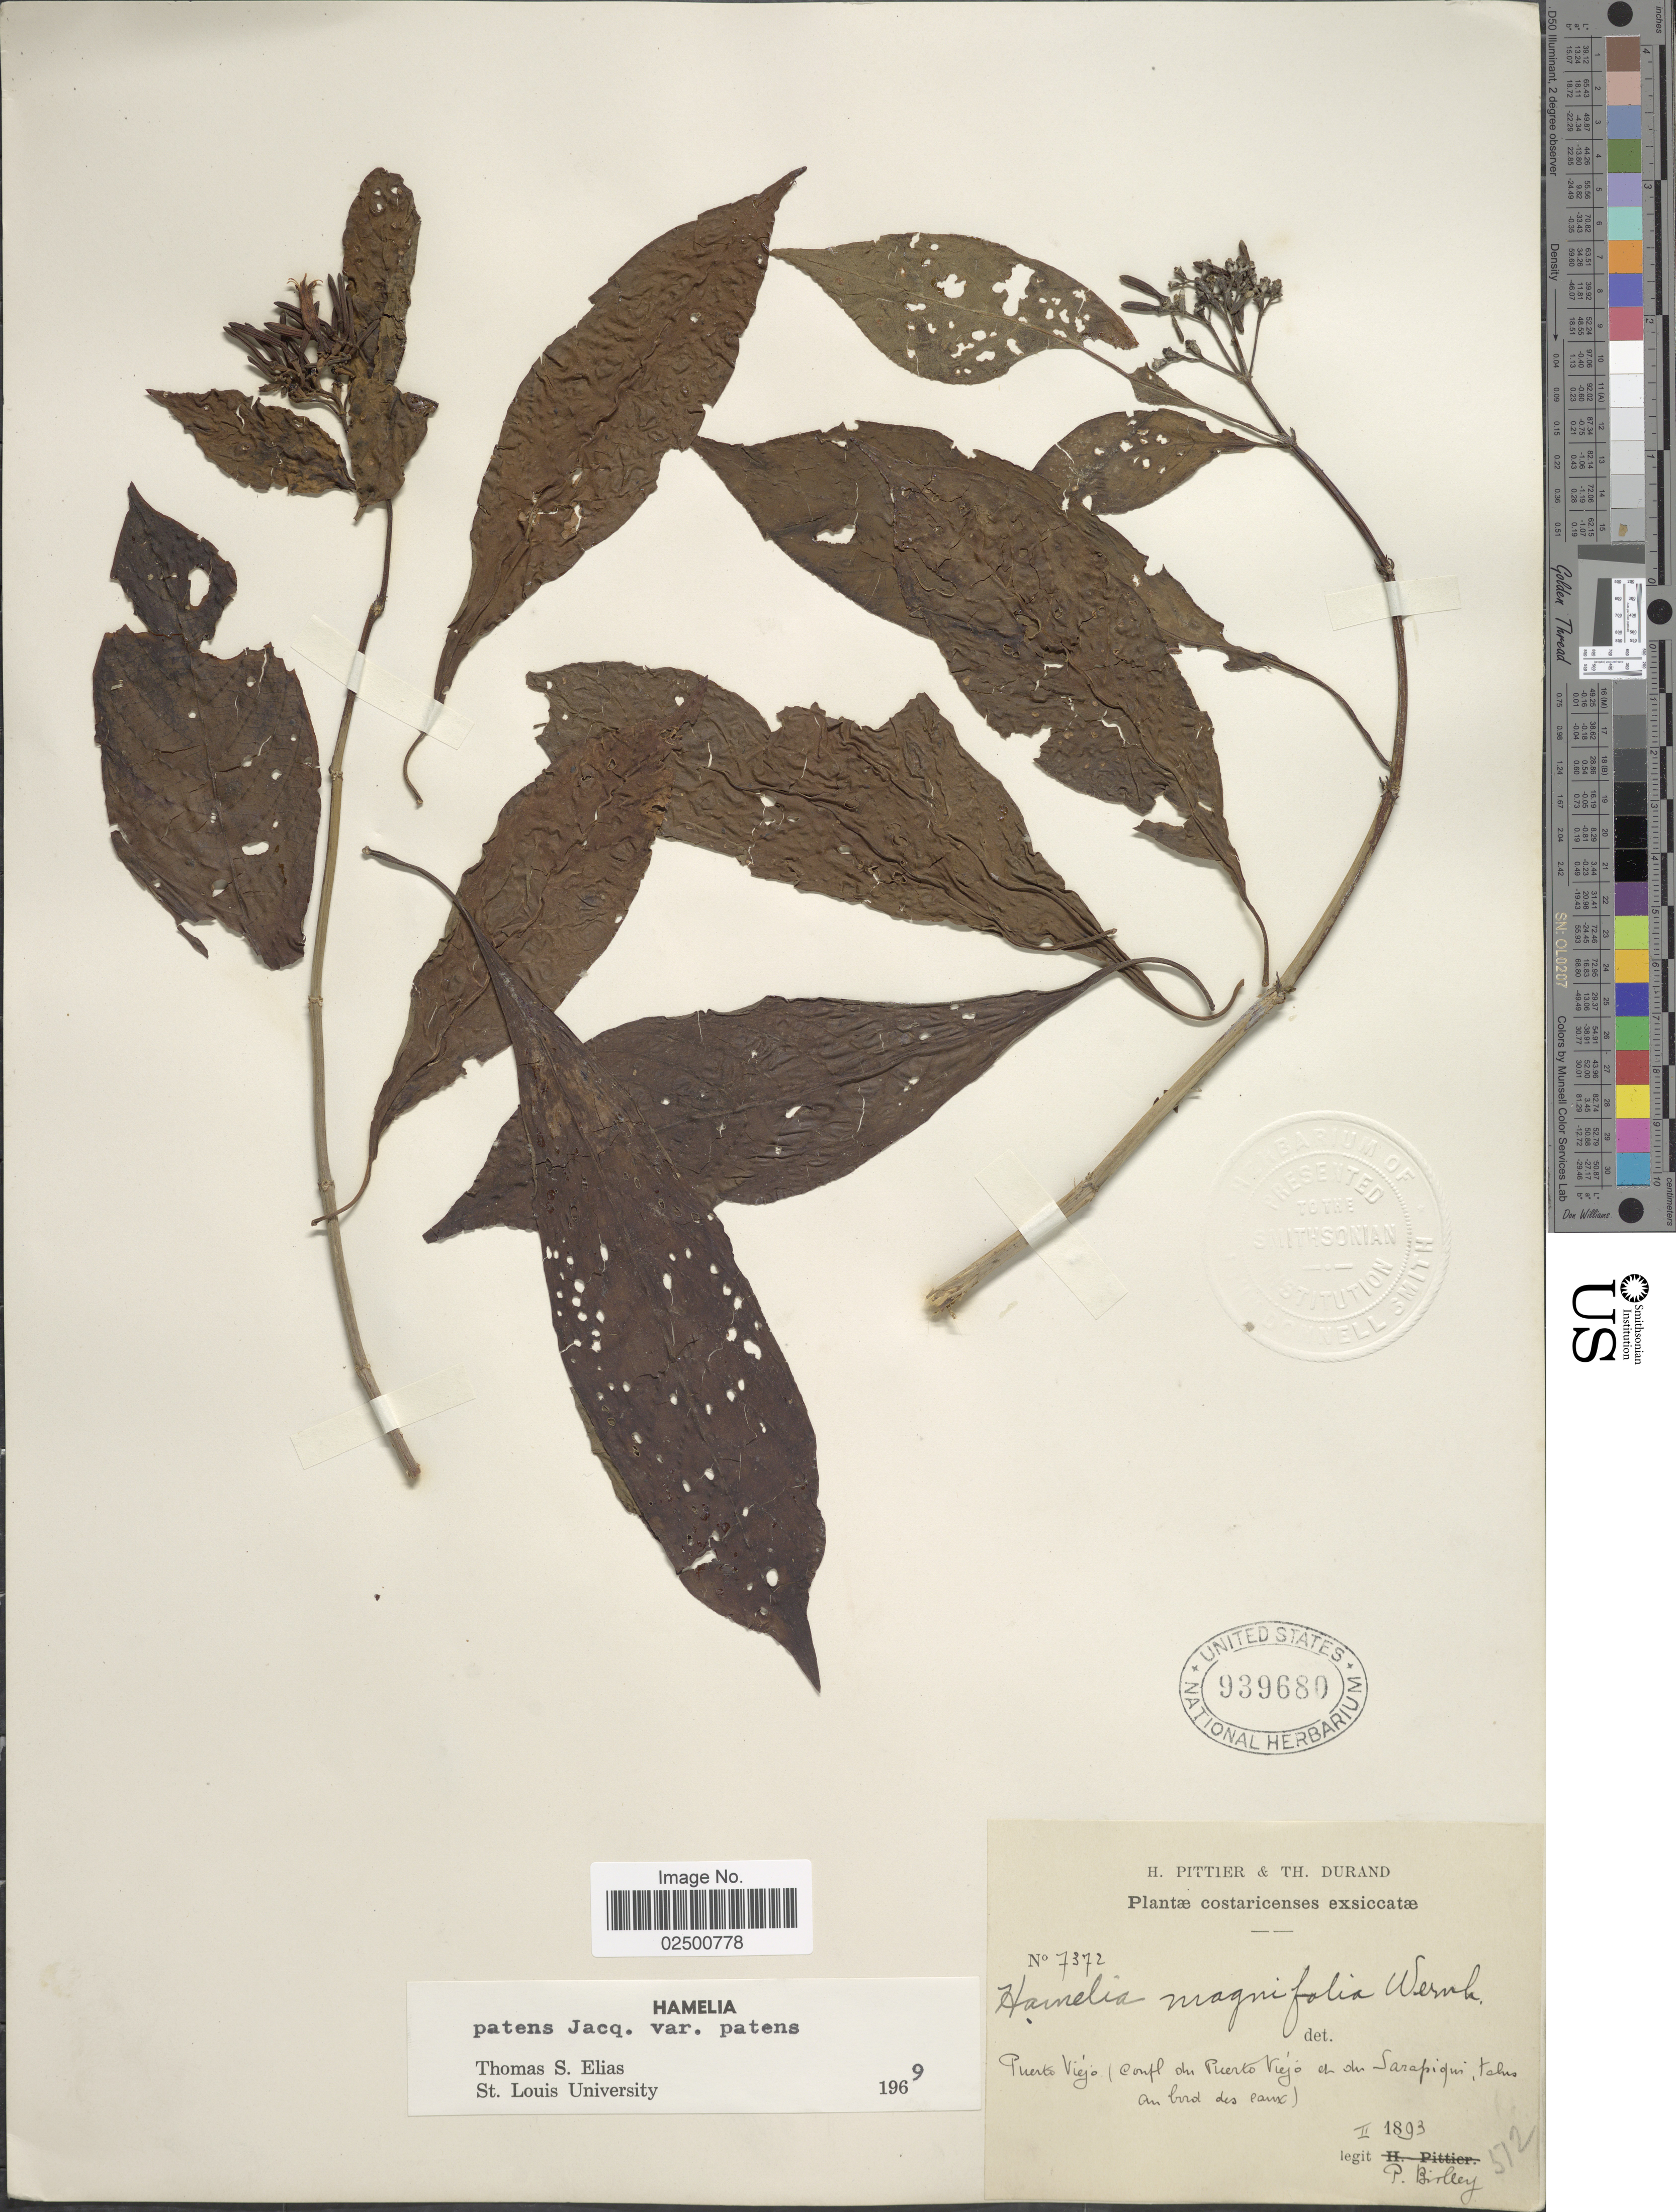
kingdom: Plantae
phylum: Tracheophyta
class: Magnoliopsida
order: Gentianales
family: Rubiaceae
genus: Hamelia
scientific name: Hamelia patens var. patens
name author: Jacq.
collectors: P. Birlley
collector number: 7372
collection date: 1893-02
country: Costa Rica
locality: Puerto Viejo (confl. du Puerto Viejo et du Sarapiquí, talus au bord des eaux)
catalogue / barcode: US 939680